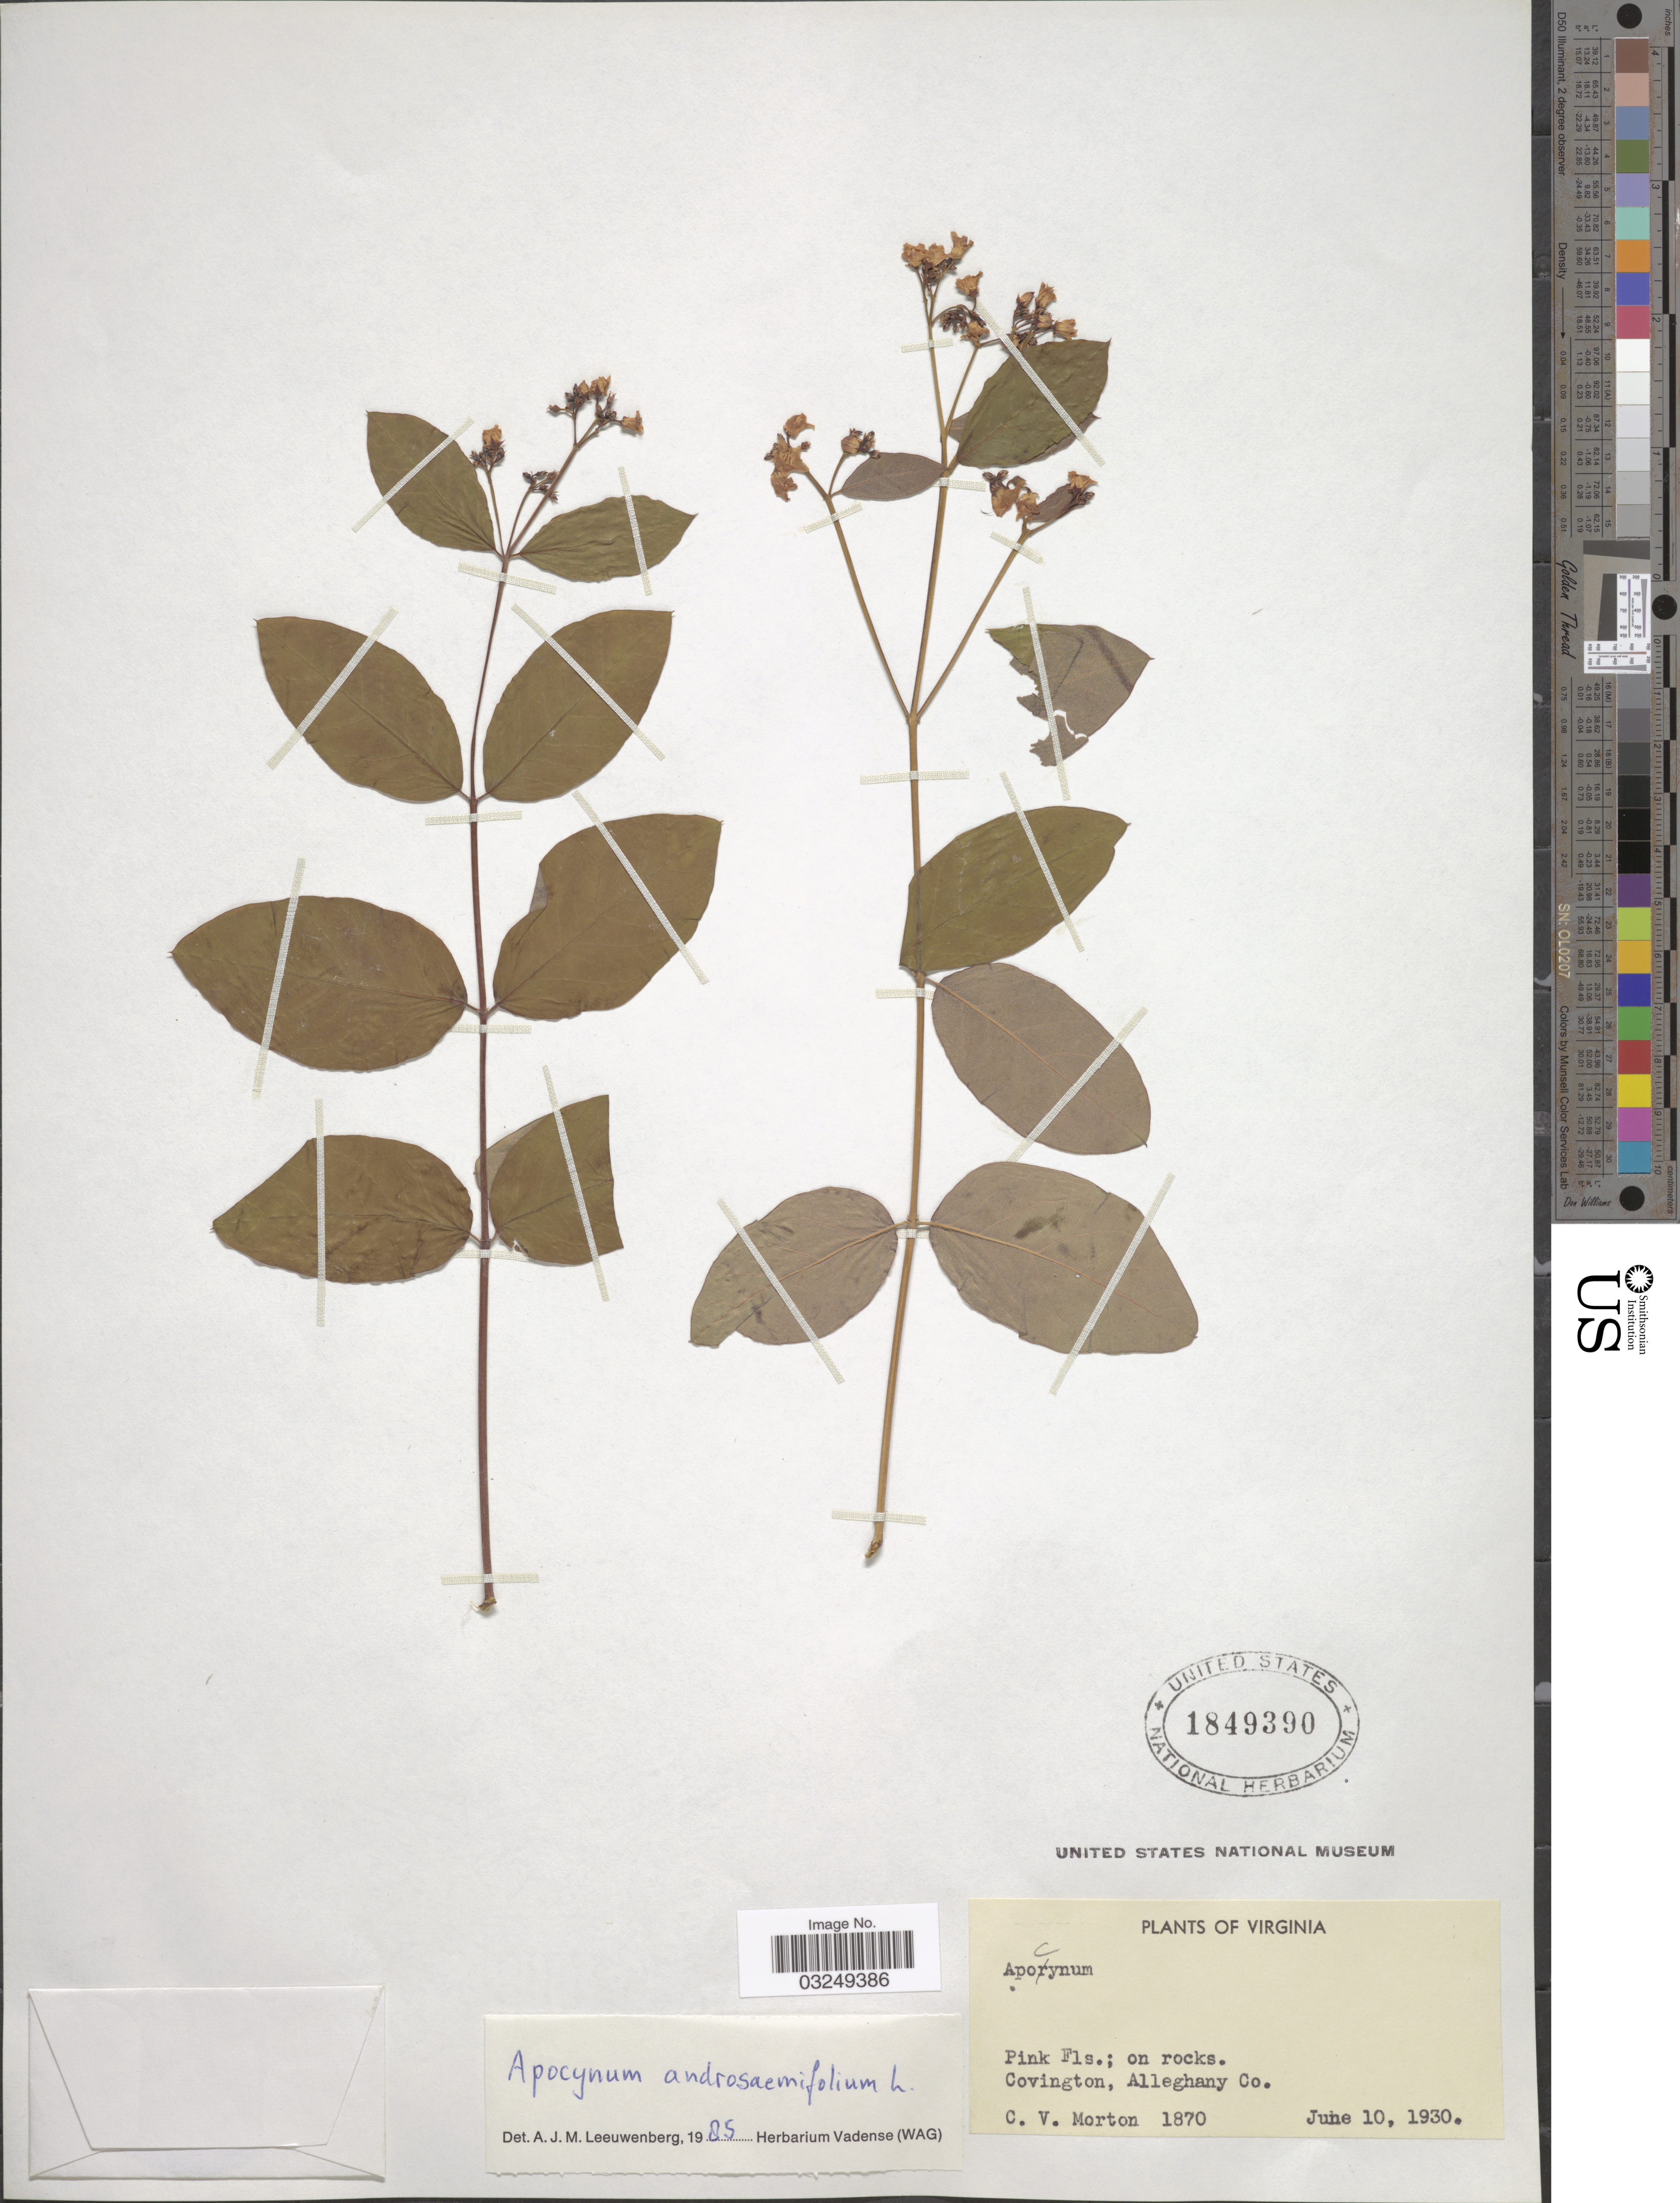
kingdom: Plantae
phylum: Tracheophyta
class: Magnoliopsida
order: Gentianales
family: Apocynaceae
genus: Apocynum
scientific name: Apocynum androsaemifolium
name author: L.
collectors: C. V. Morton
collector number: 1870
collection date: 1930-06-10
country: United States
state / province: Virginia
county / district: Alleghany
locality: Vocington, Alleghany Co.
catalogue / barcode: US 1849390